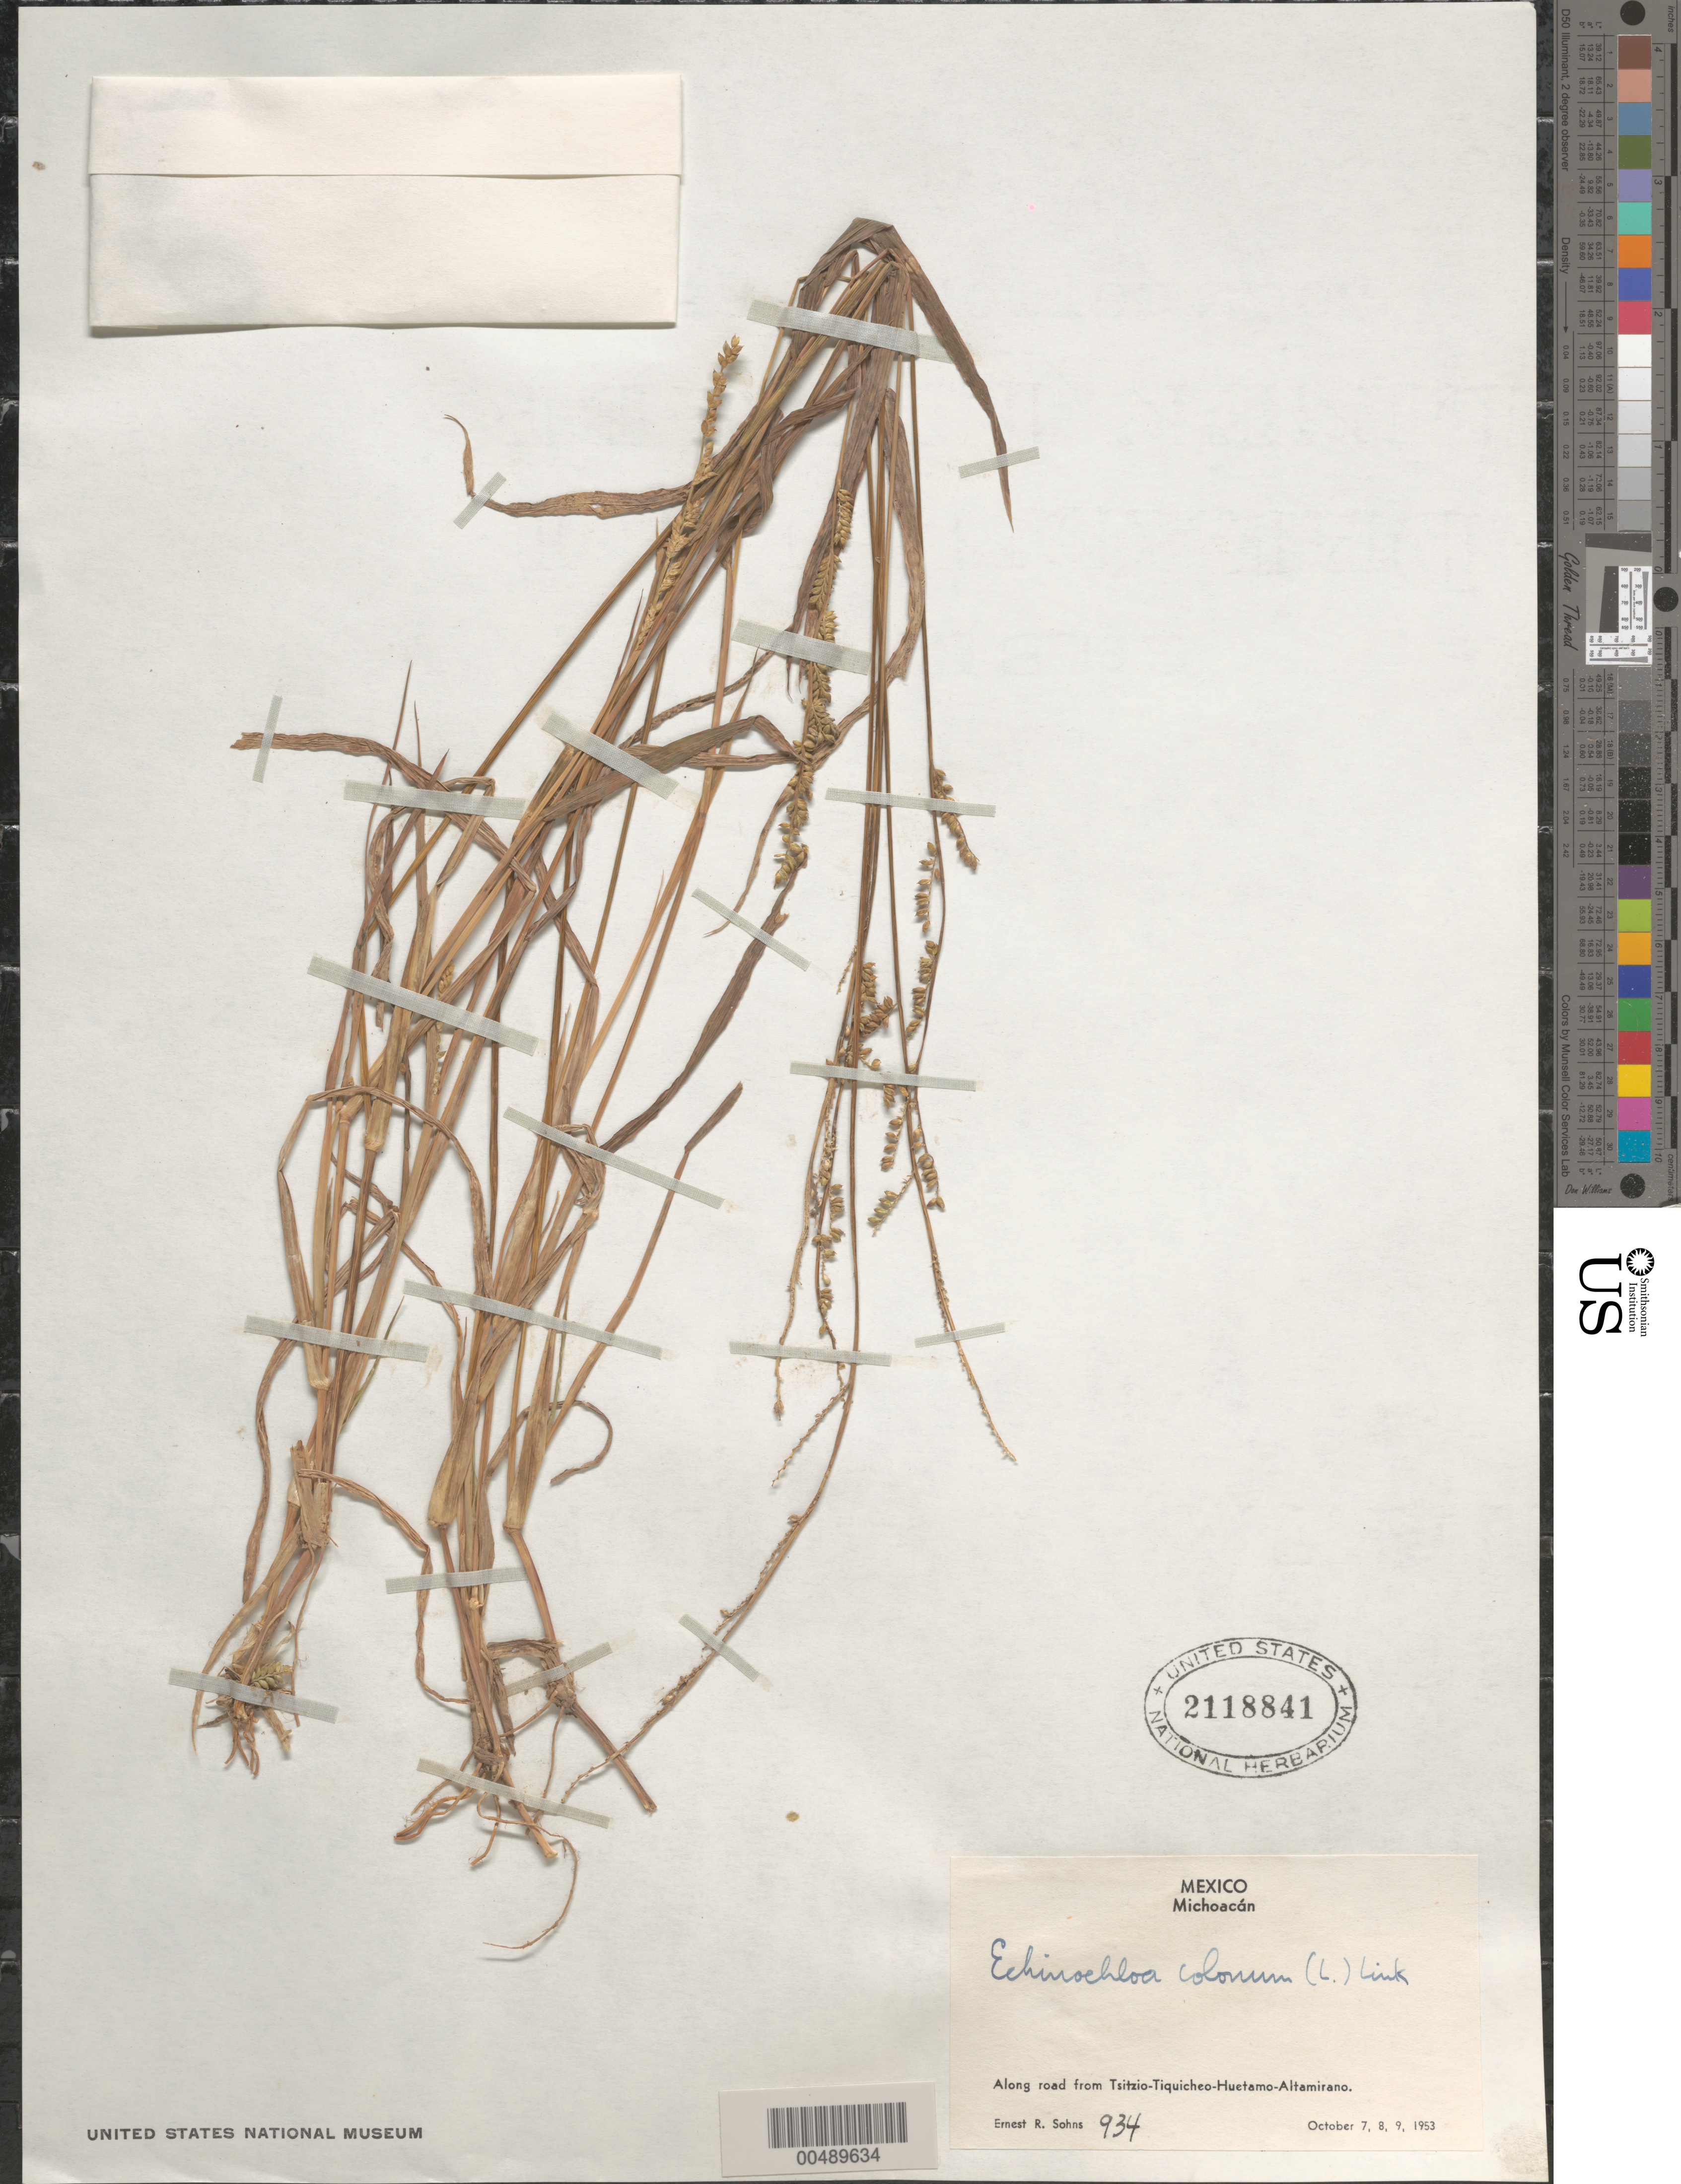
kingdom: Plantae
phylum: Tracheophyta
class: Liliopsida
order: Poales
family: Poaceae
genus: Echinochloa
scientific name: Echinochloa colona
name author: (L.) Link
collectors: E. R. Sohns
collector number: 934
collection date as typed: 7 Oct 1953 to 9 Oct 1953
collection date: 1953-10-07/1953-10-09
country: Mexico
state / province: Michoacán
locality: Along rd from Tsitzio-Tiquicheo-Huetamo-Altamirano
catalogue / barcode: US 2118841